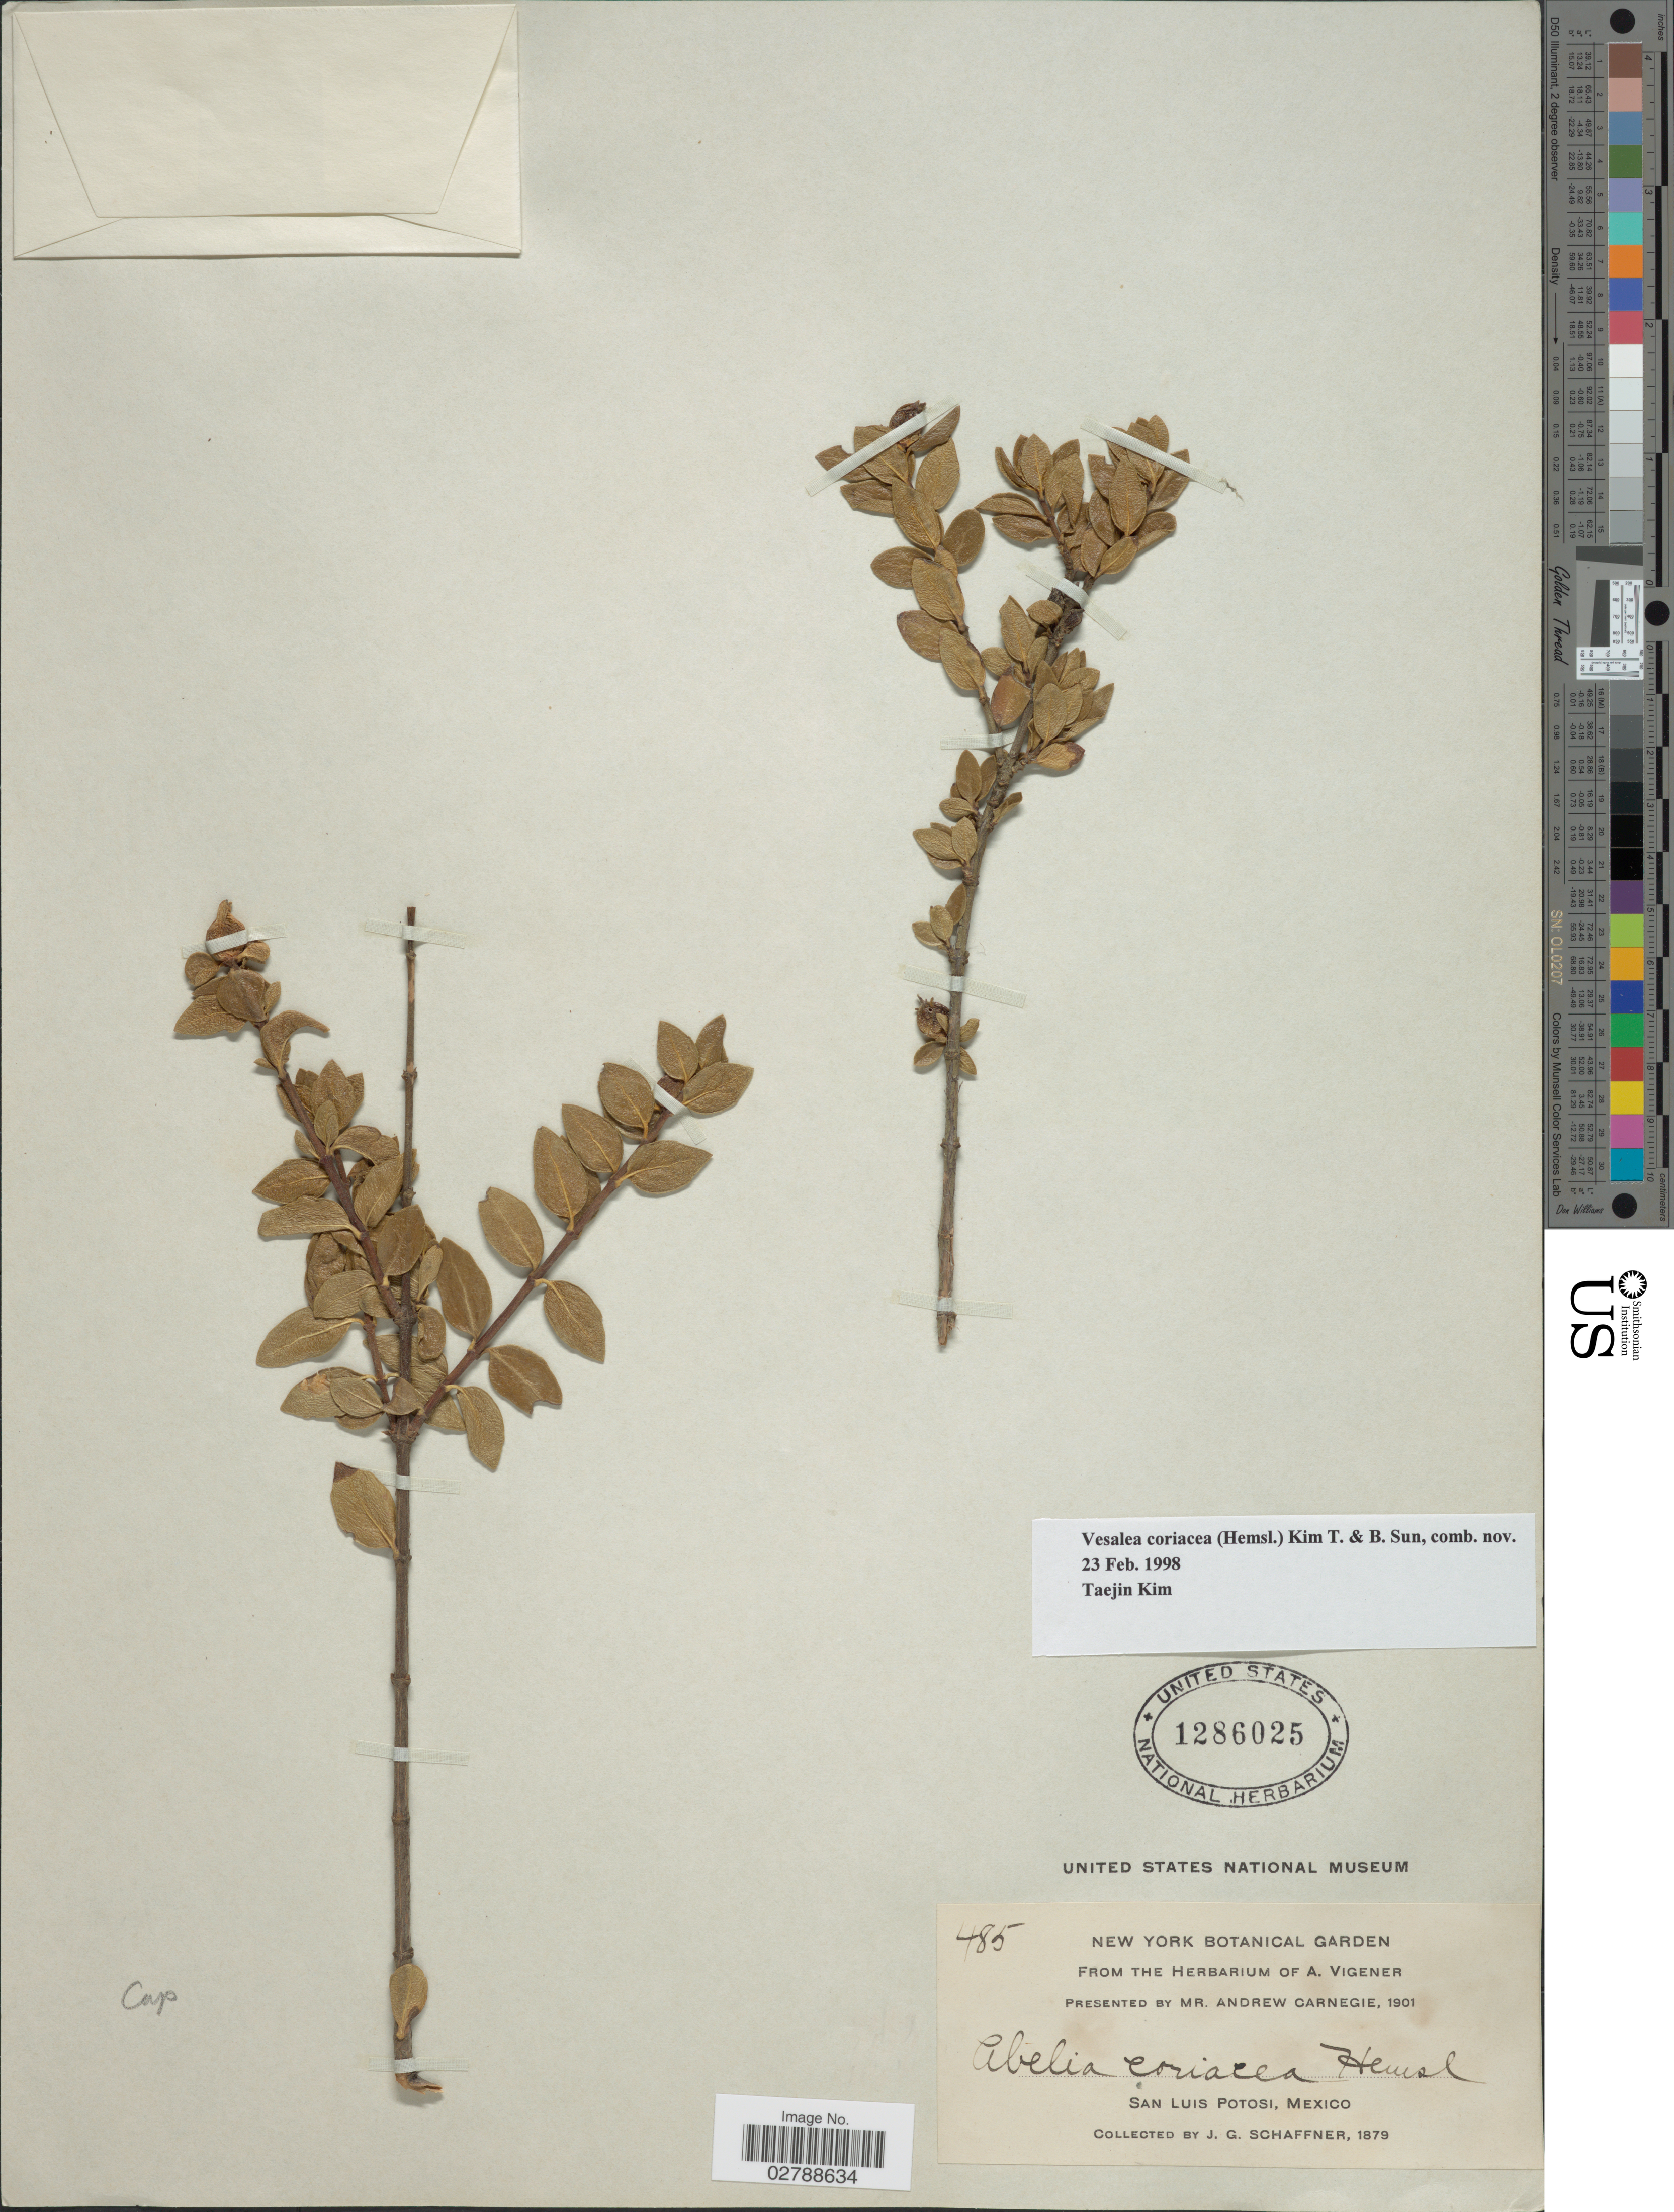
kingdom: Plantae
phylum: Tracheophyta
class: Magnoliopsida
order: Dipsacales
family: Caprifoliaceae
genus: Vesalea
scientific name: Vesalea coriacea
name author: (Hemsl.) Kim & Sun ex Landrein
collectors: J. G. Schaffner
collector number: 485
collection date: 1879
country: Mexico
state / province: San Luis Potosí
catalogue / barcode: US 1286025